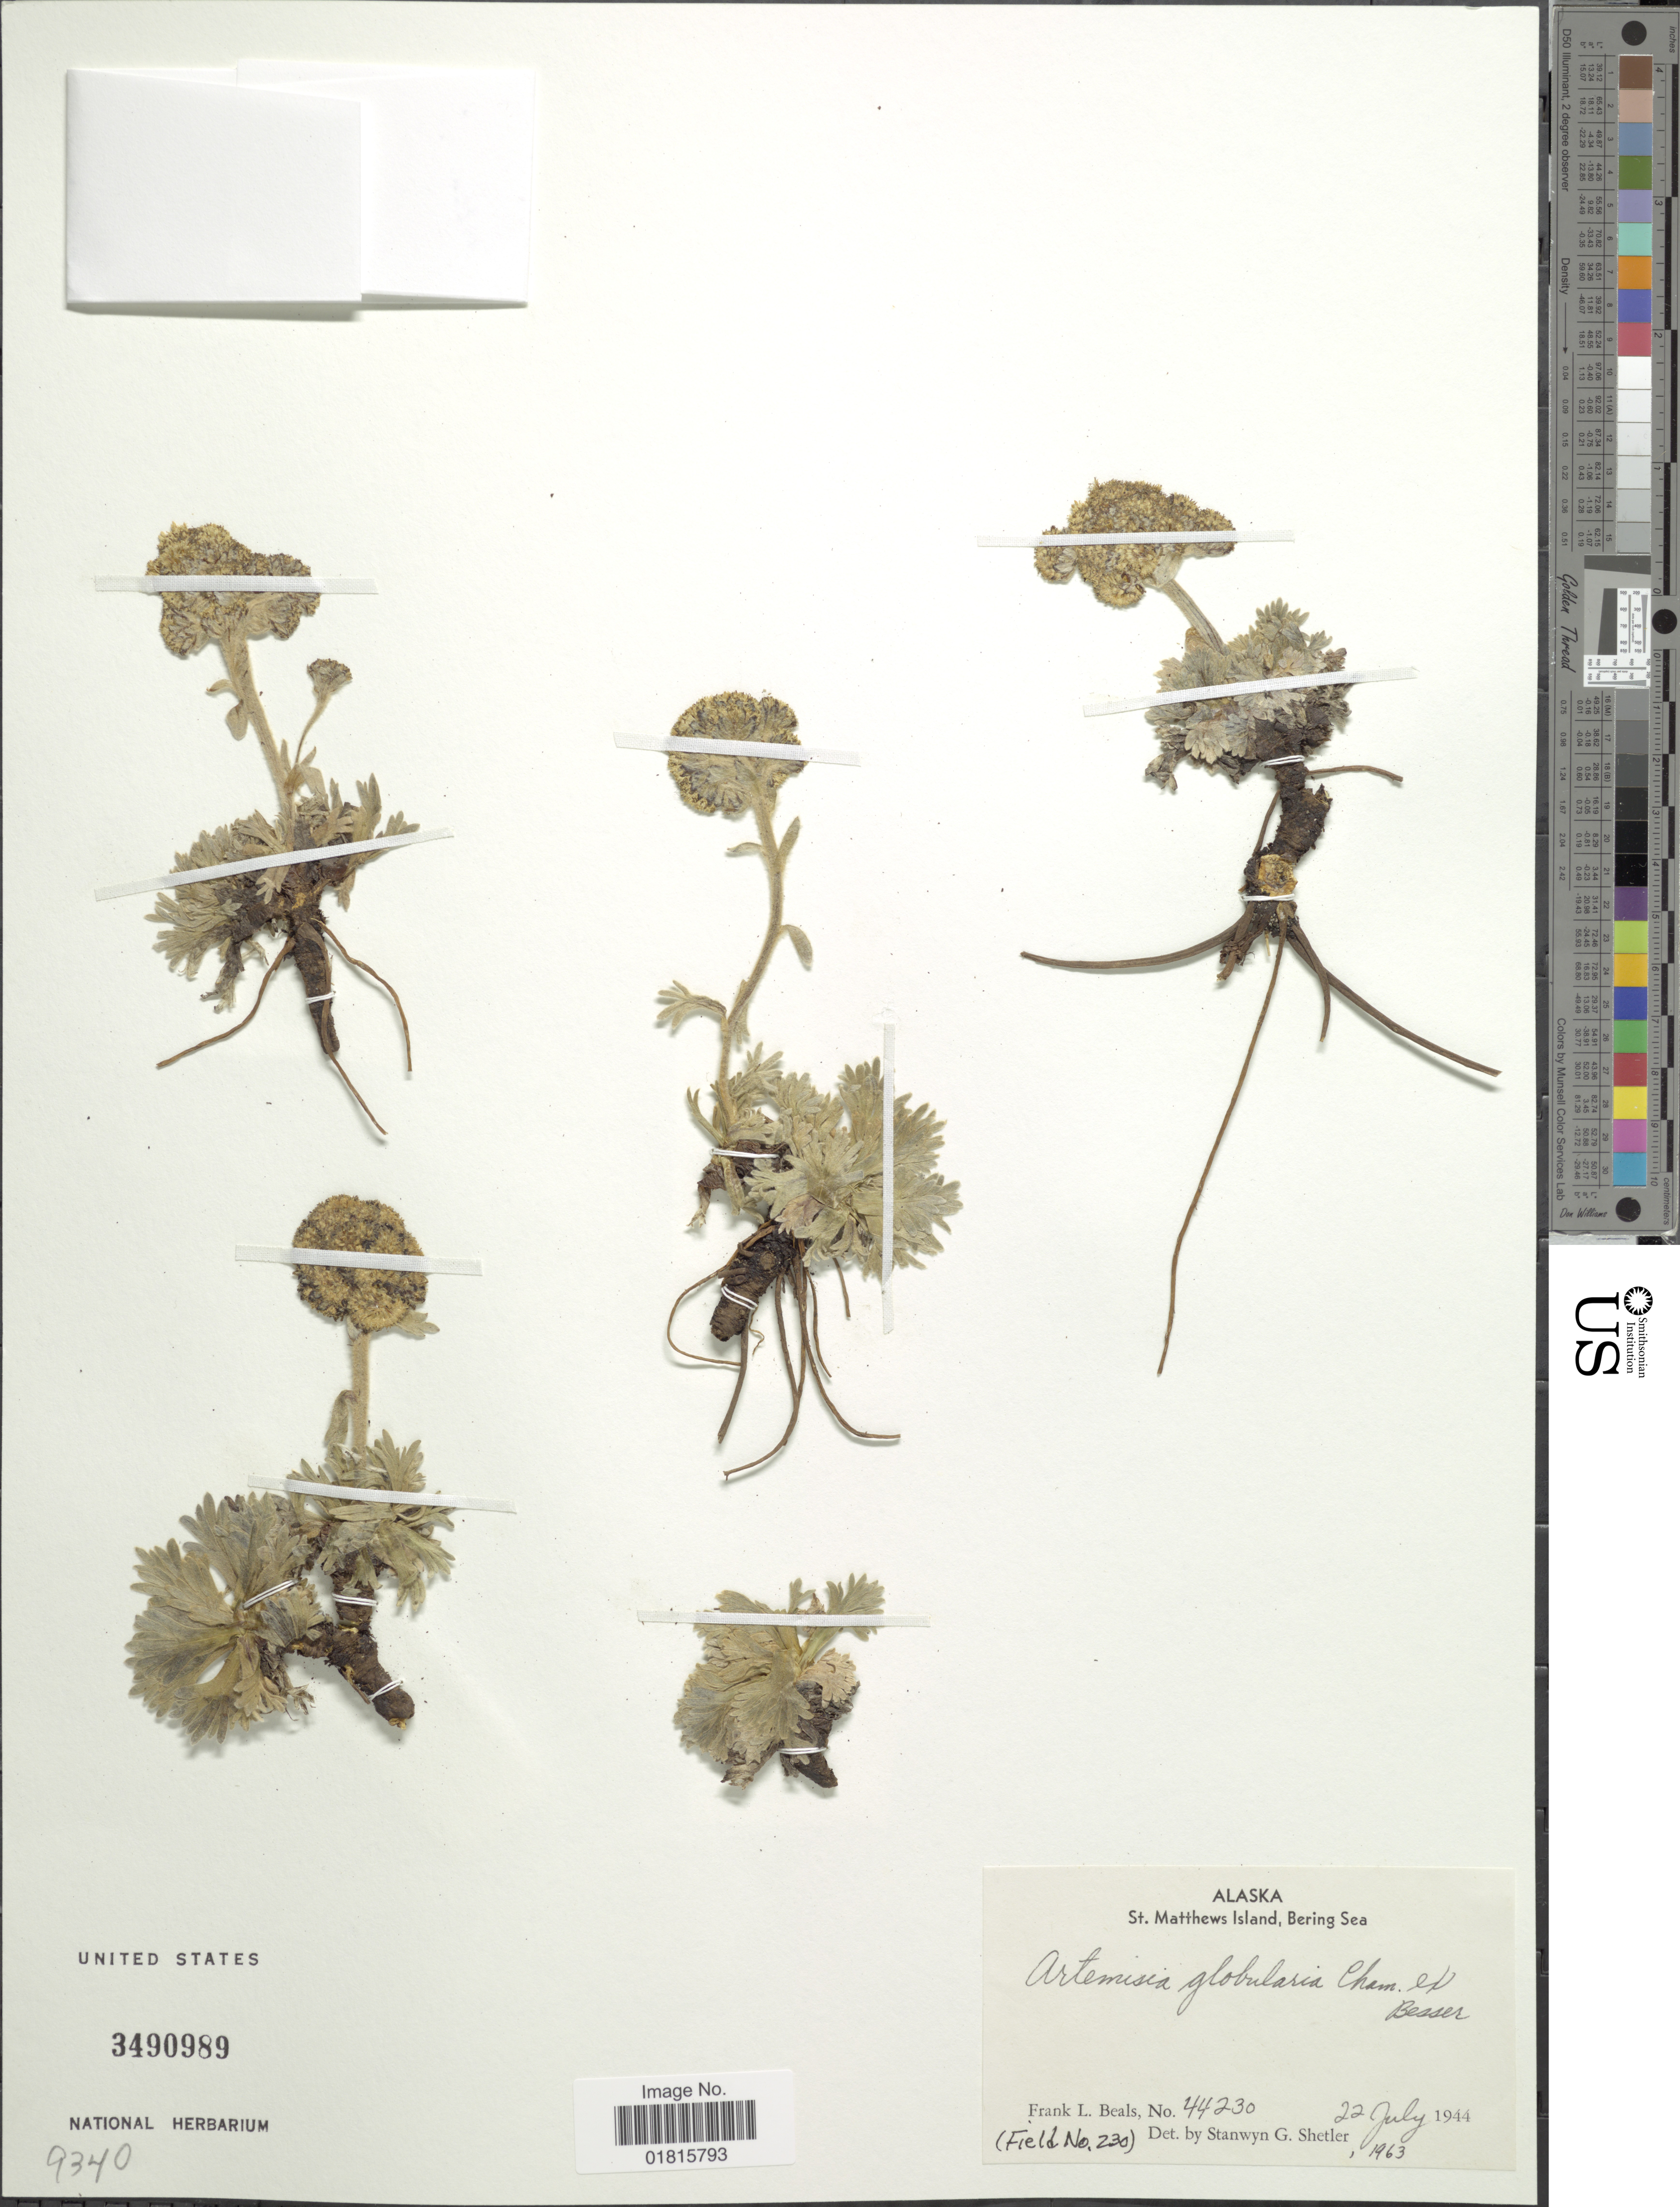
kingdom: Plantae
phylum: Tracheophyta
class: Magnoliopsida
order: Asterales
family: Asteraceae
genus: Artemisia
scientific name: Artemisia globularia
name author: Cham. ex Besser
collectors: F. Beals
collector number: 44230/230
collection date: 1944-07-22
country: United States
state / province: Alaska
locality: St. Matthews Island, Bering Sea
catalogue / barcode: US 3490989